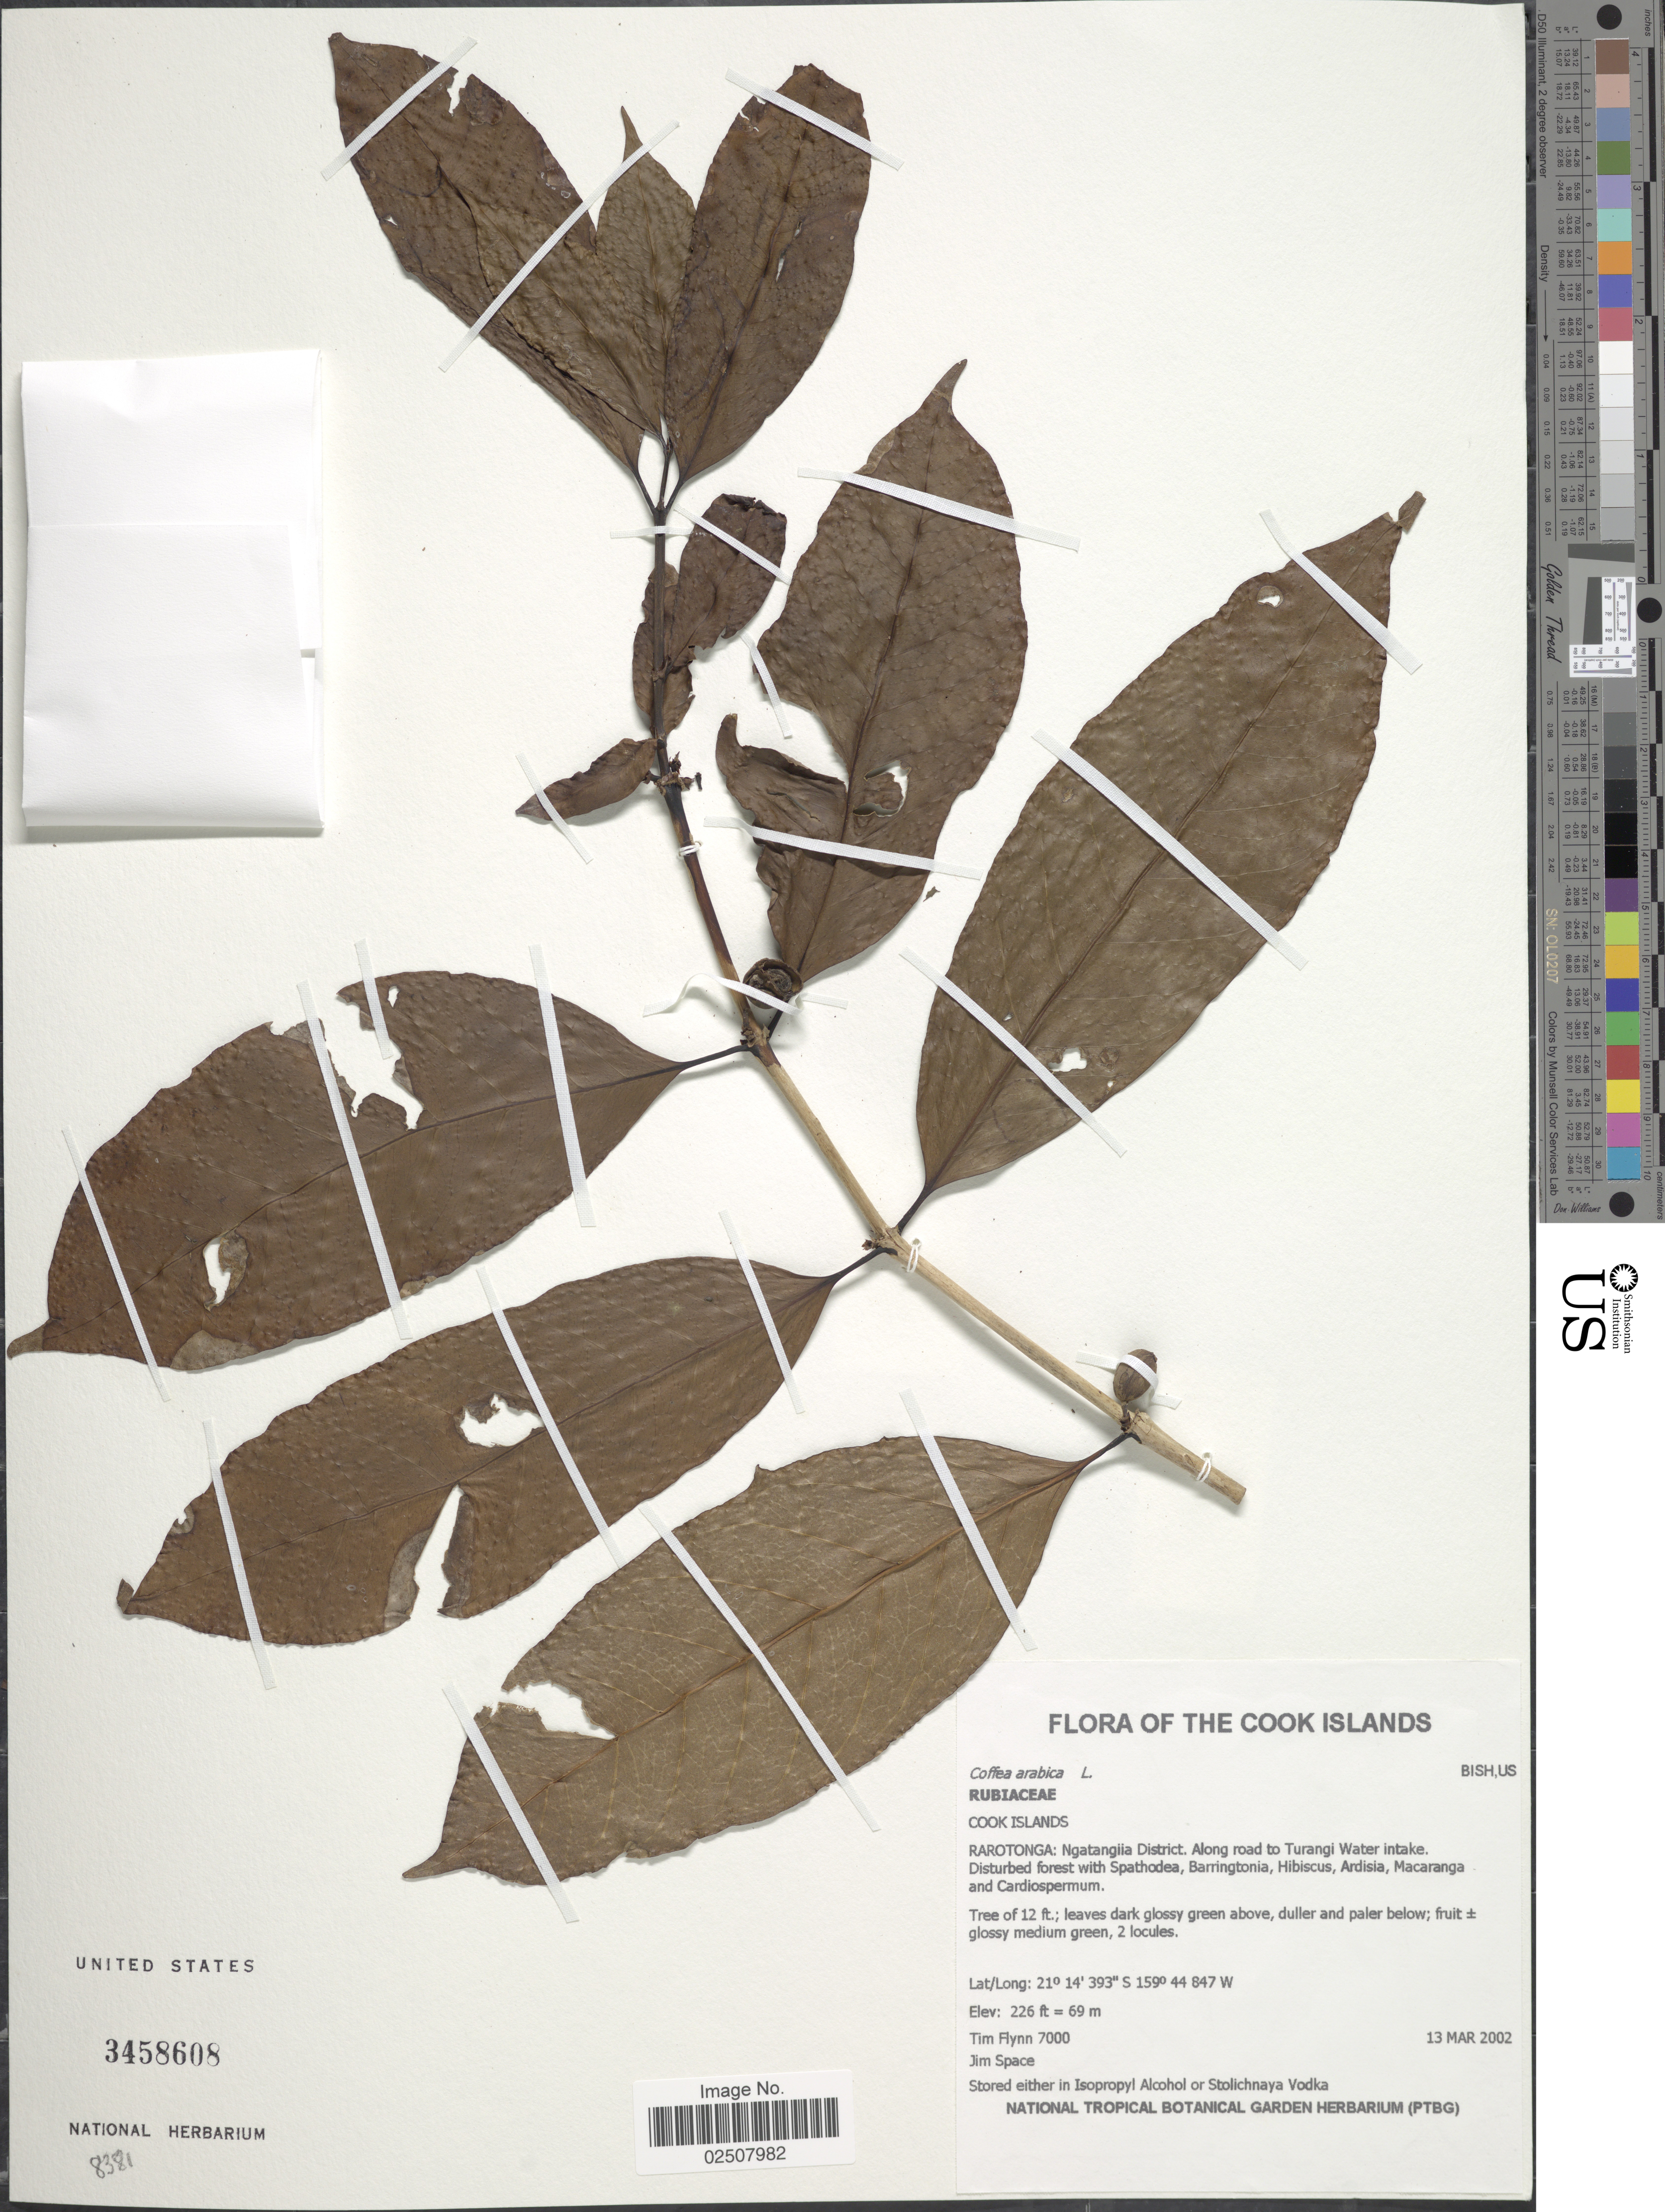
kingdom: Plantae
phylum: Tracheophyta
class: Magnoliopsida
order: Gentianales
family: Rubiaceae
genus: Coffea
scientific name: Coffea arabica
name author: L.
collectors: T. Flynn & J. Space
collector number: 7000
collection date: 2002-03-13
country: Cook Islands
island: Rarotonga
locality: Rarotonga: Ngatangiia District. Along road to Turangi Water intake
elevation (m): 69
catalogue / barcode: US 3458608